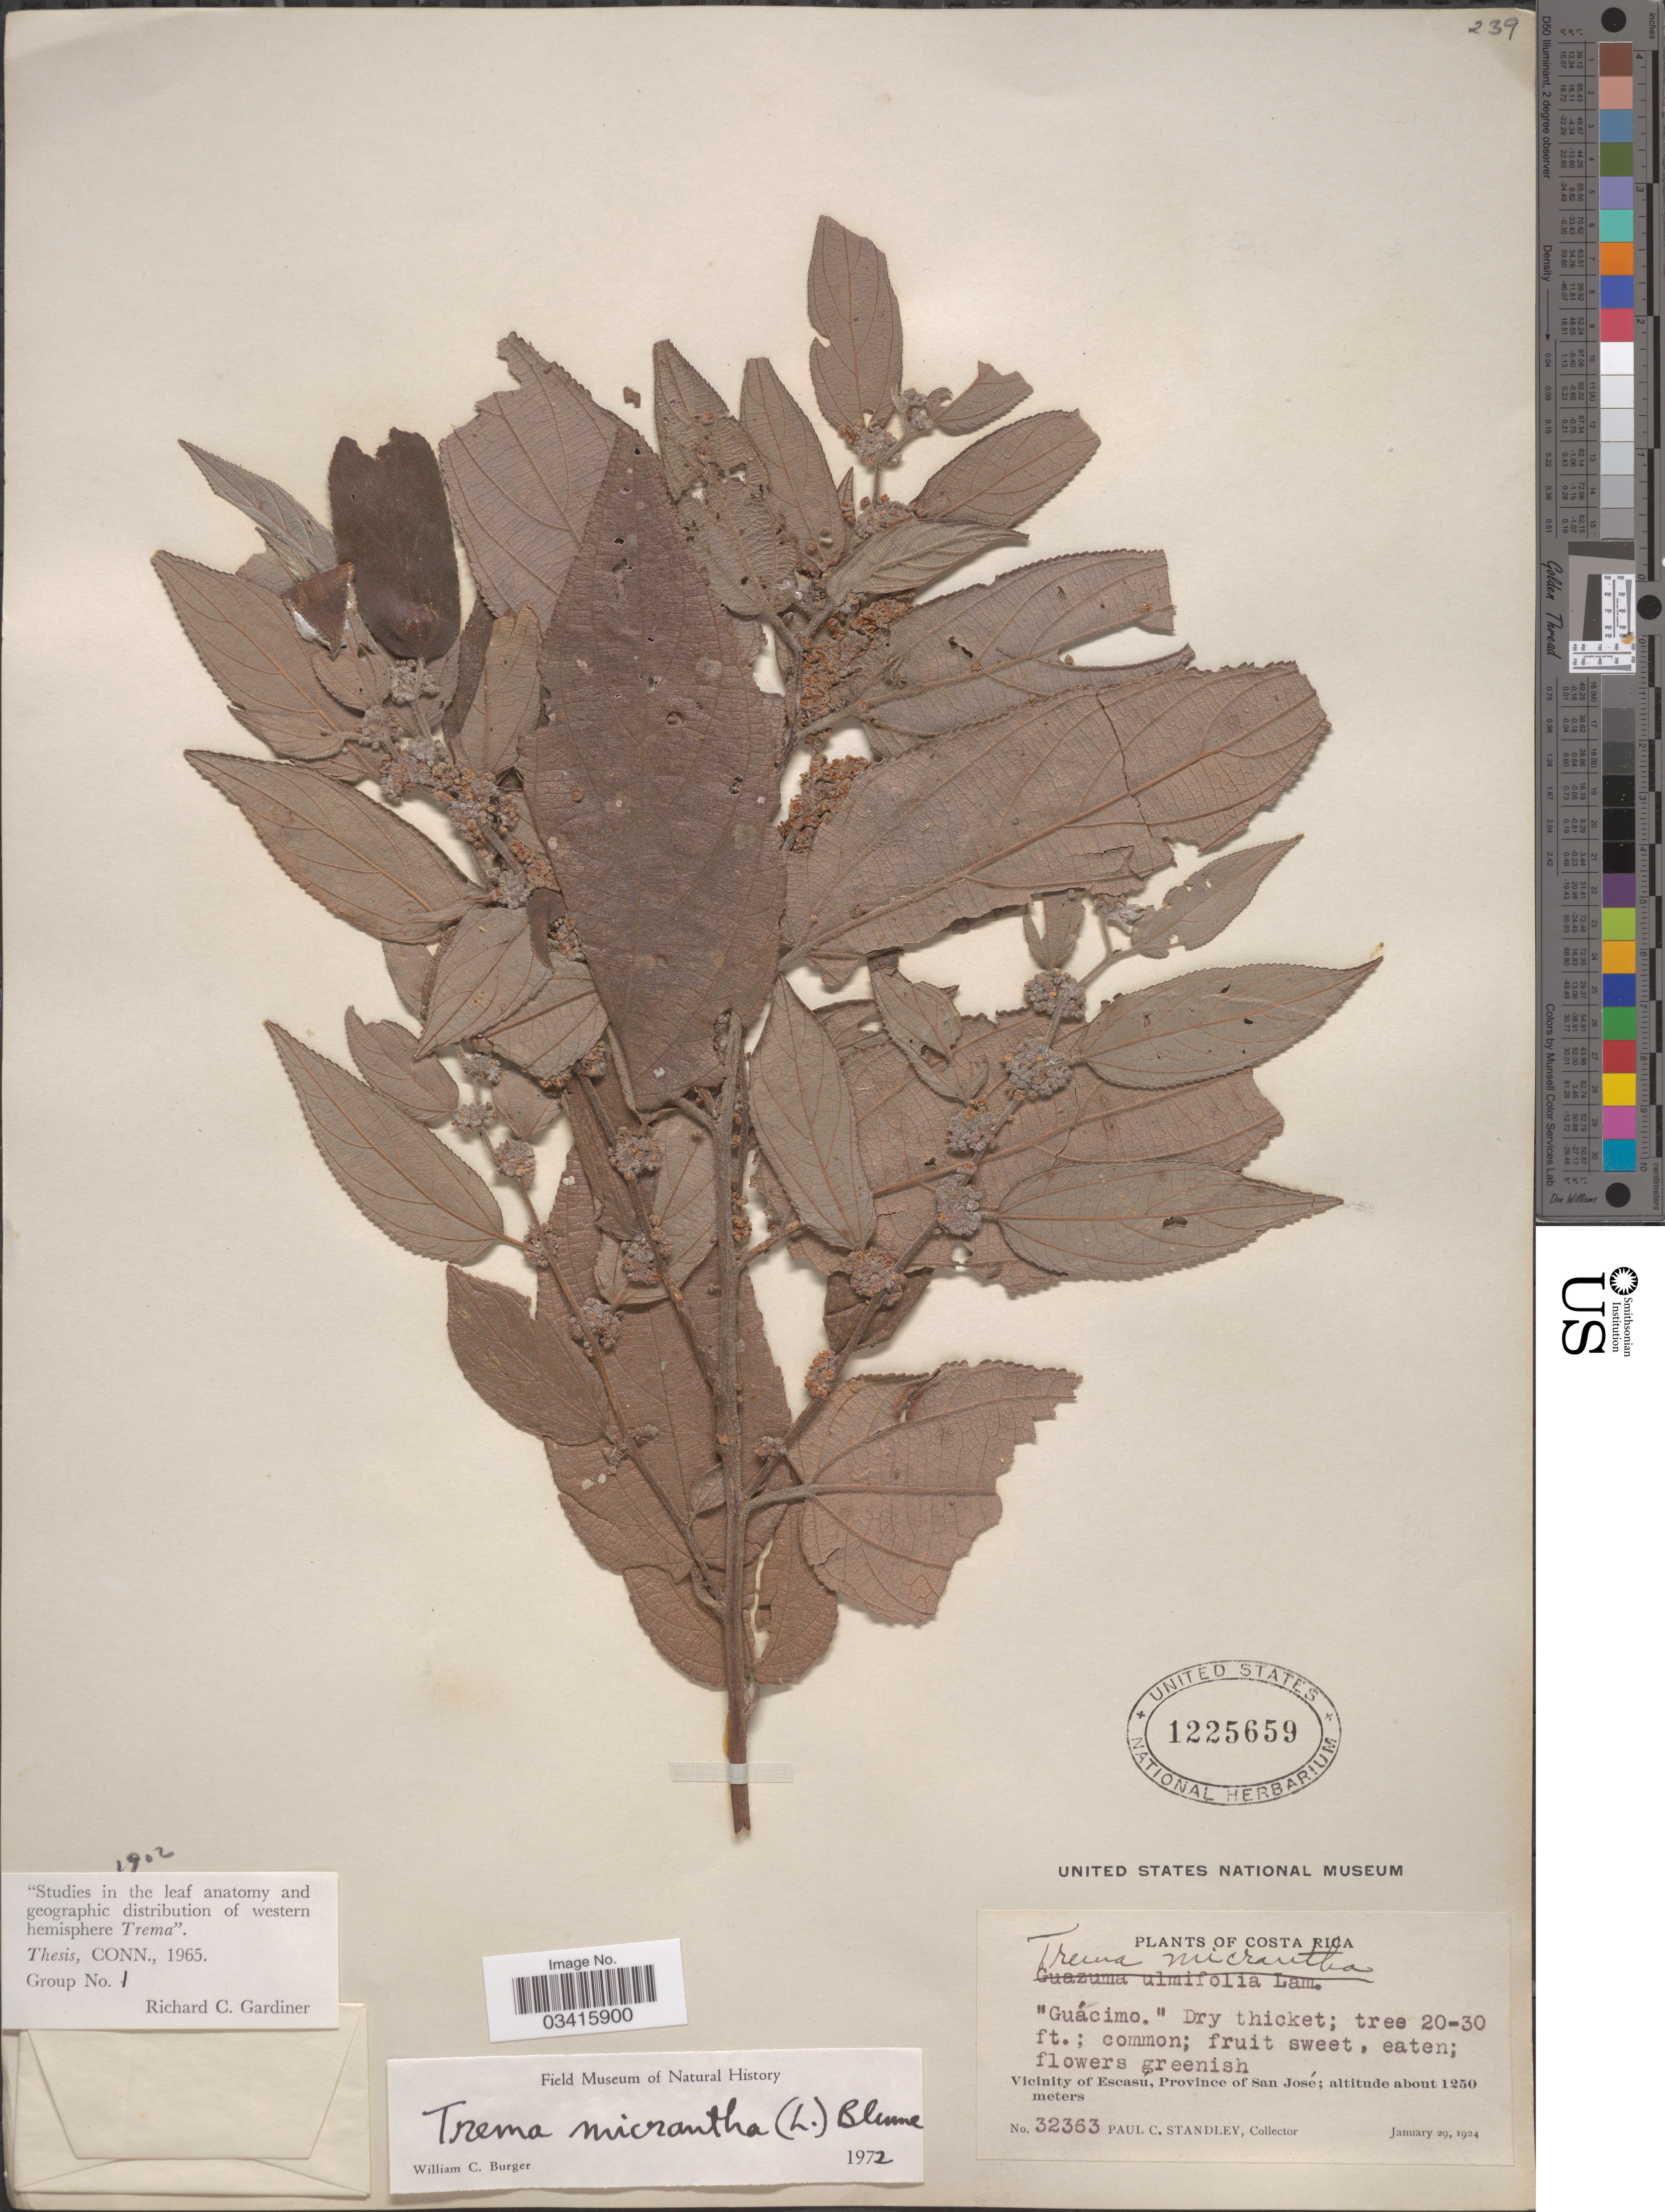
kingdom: Plantae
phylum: Tracheophyta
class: Magnoliopsida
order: Rosales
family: Cannabaceae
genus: Trema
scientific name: Trema micranthum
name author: (L.) Blume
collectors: P. C. Standley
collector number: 32363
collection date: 1924-01-29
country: Costa Rica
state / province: San José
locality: Vicinity of Escasú.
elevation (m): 1250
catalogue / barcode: US 1225659